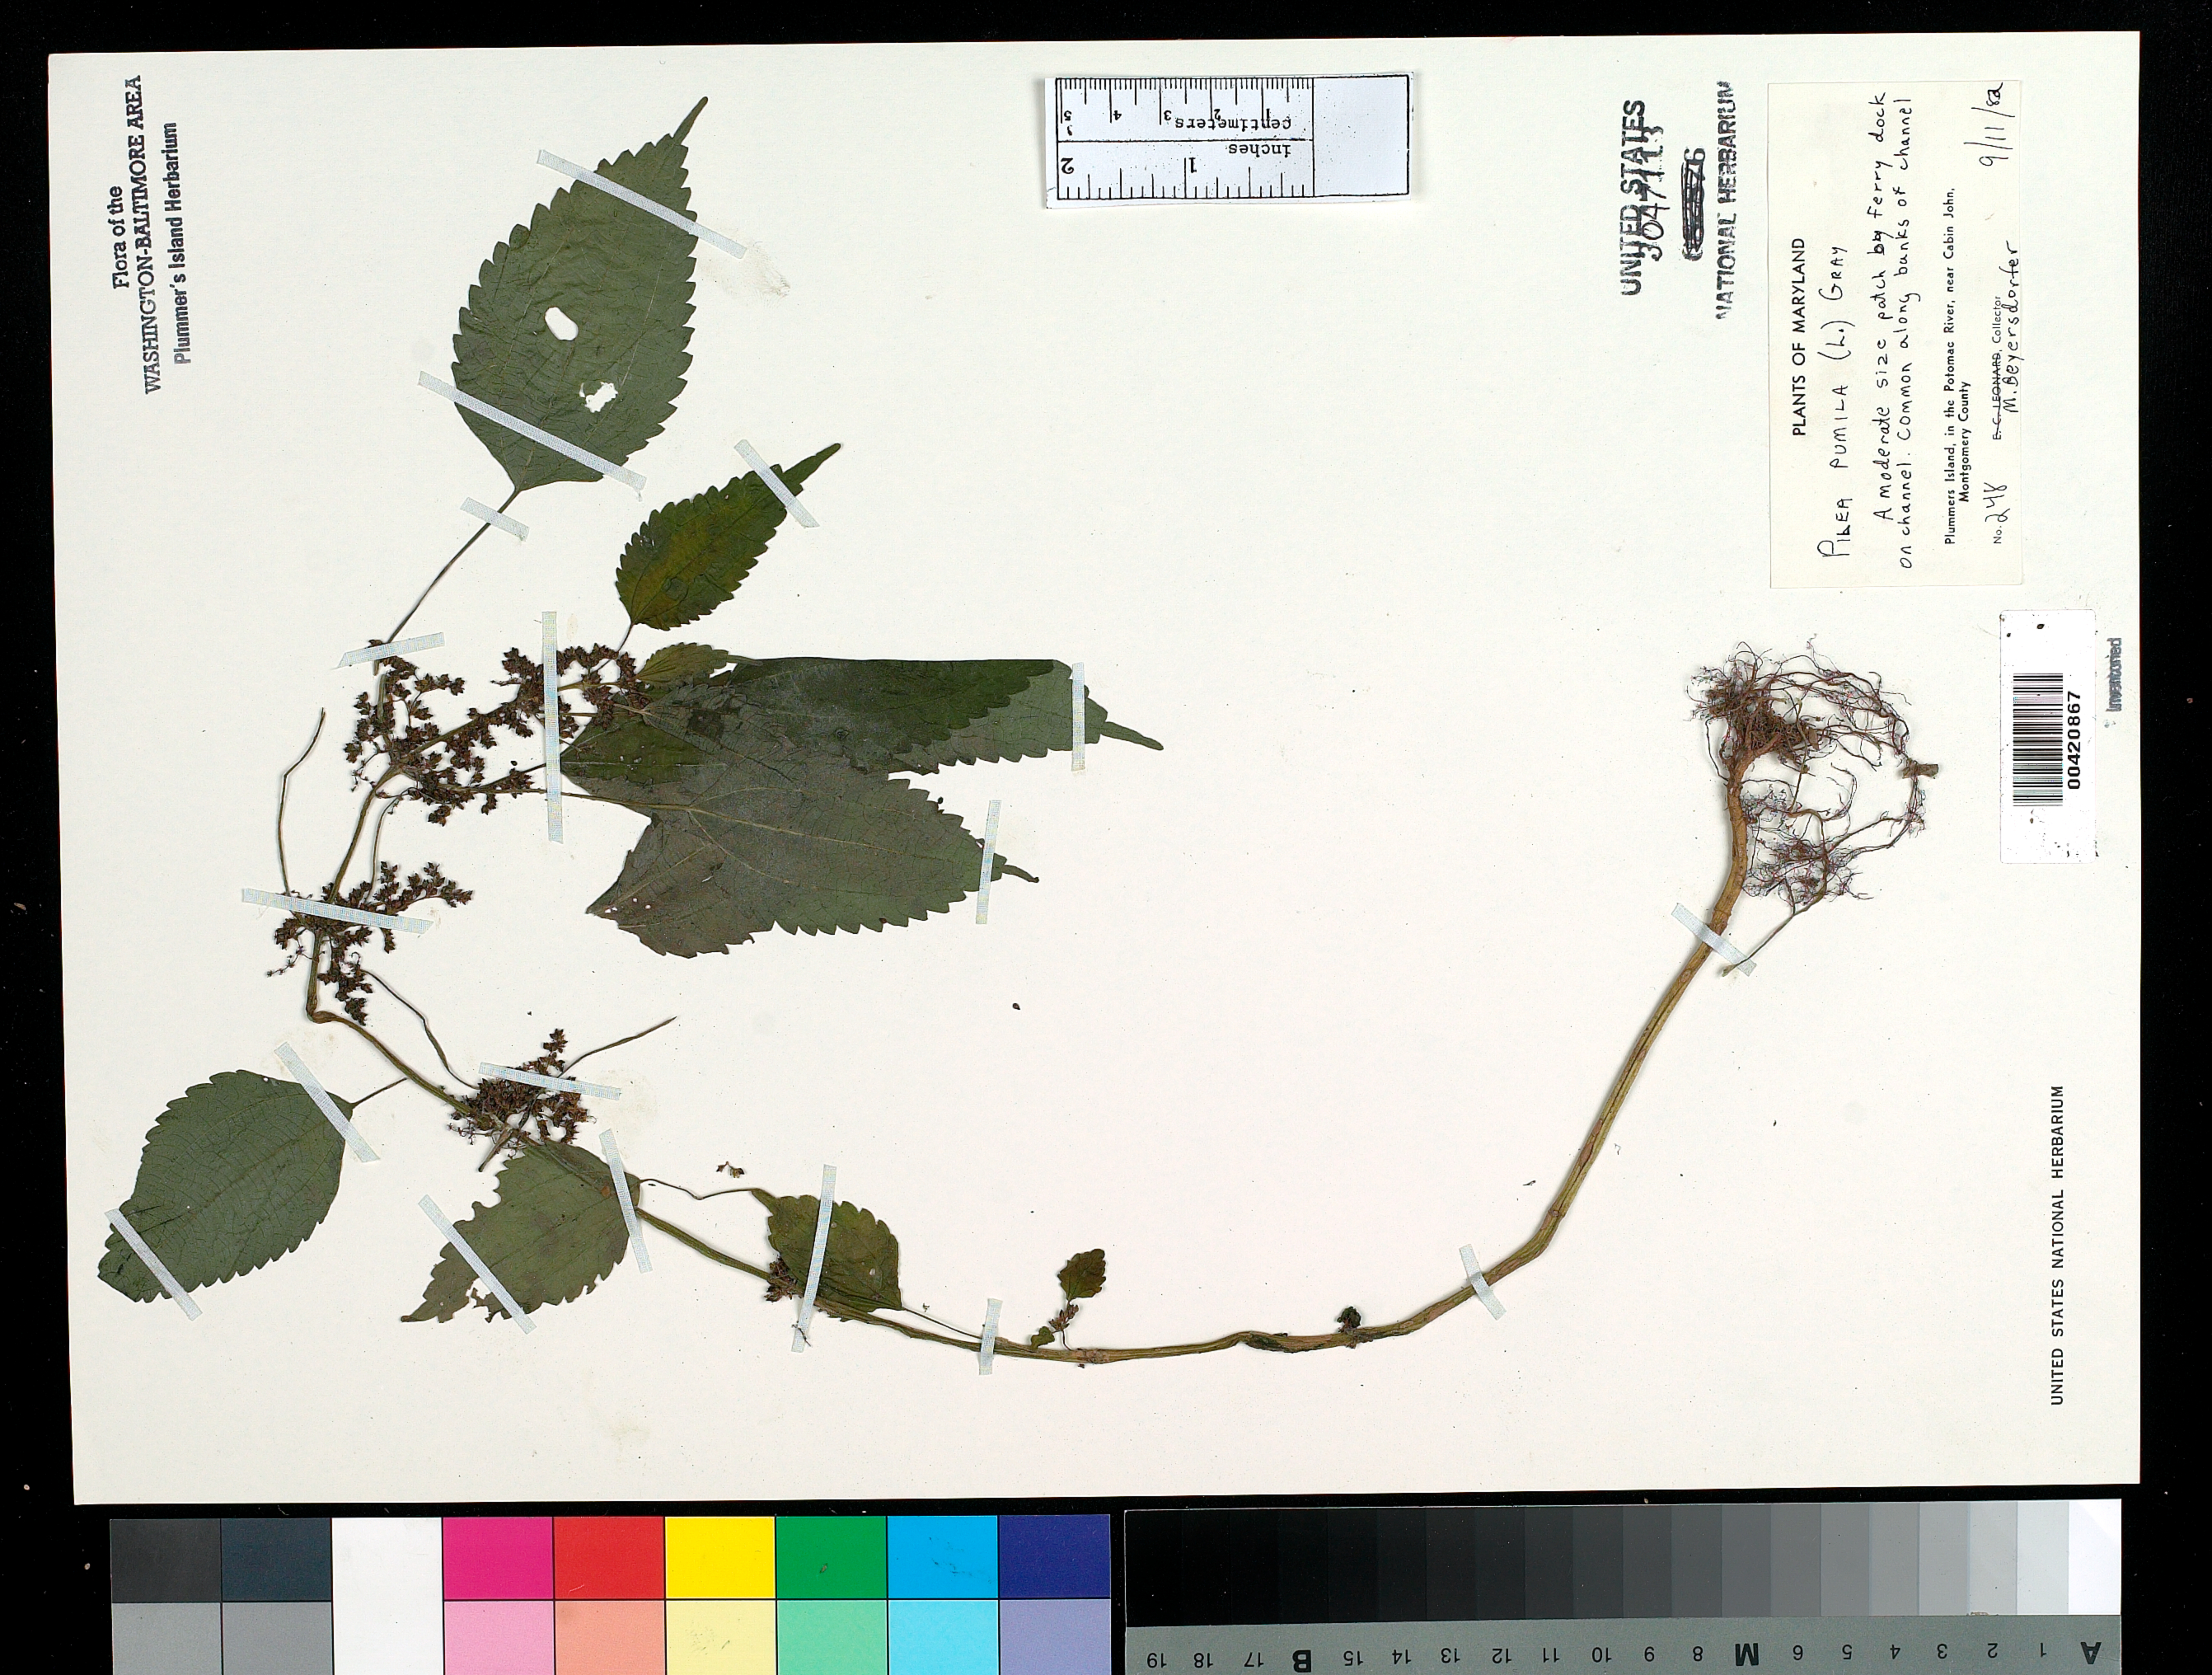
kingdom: Plantae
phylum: Tracheophyta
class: Magnoliopsida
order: Rosales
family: Urticaceae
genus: Pilea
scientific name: Pilea pumila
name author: (L.) A. Gray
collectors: M. Beyersdorfer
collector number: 248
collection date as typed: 11 Sep 1982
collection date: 1982-09-11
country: United States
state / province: Maryland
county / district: Montgomery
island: Plummers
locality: Plummer's Island; by Ferry Dock on Channel C. & O. Canal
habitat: Bank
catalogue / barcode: US 3047113